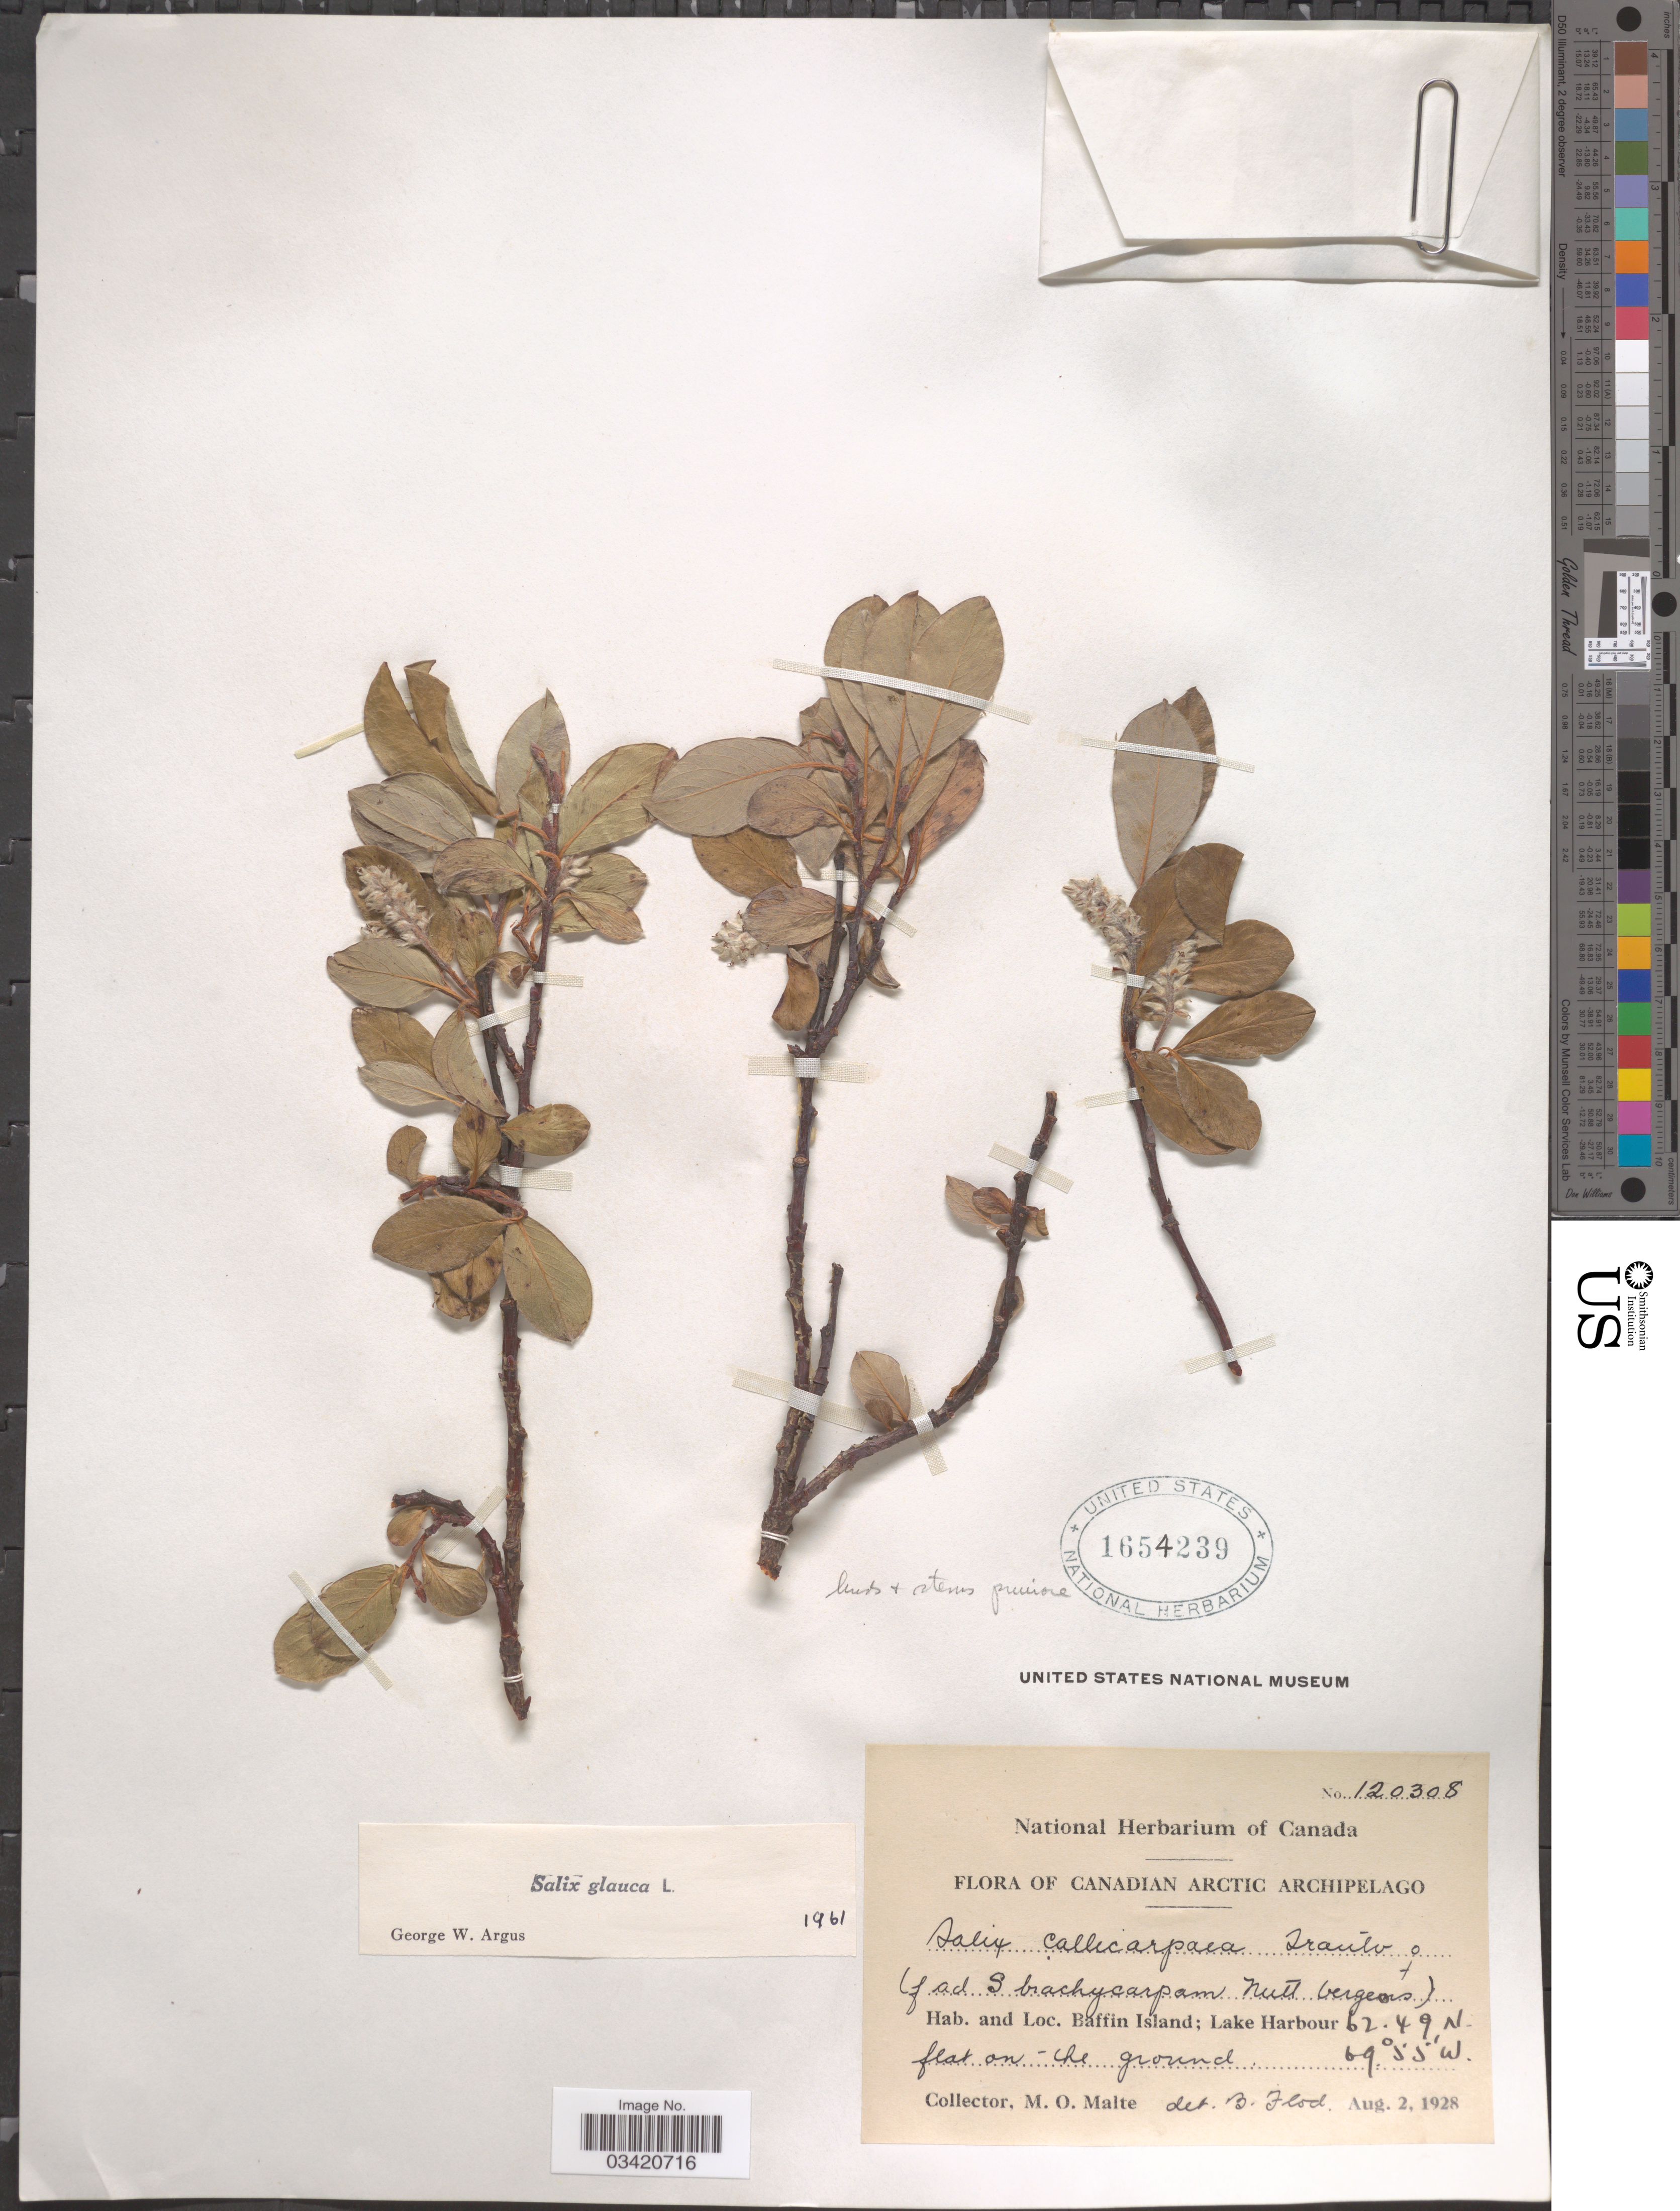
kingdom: Plantae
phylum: Tracheophyta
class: Magnoliopsida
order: Malpighiales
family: Salicaceae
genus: Salix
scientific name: Salix glauca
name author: L.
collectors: M. O. Malte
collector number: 120308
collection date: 1928-08-02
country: Canada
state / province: Nunavut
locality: Canadian Arctic Archipelago. Baffin Island; Lake Harbour.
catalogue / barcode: US 1654239